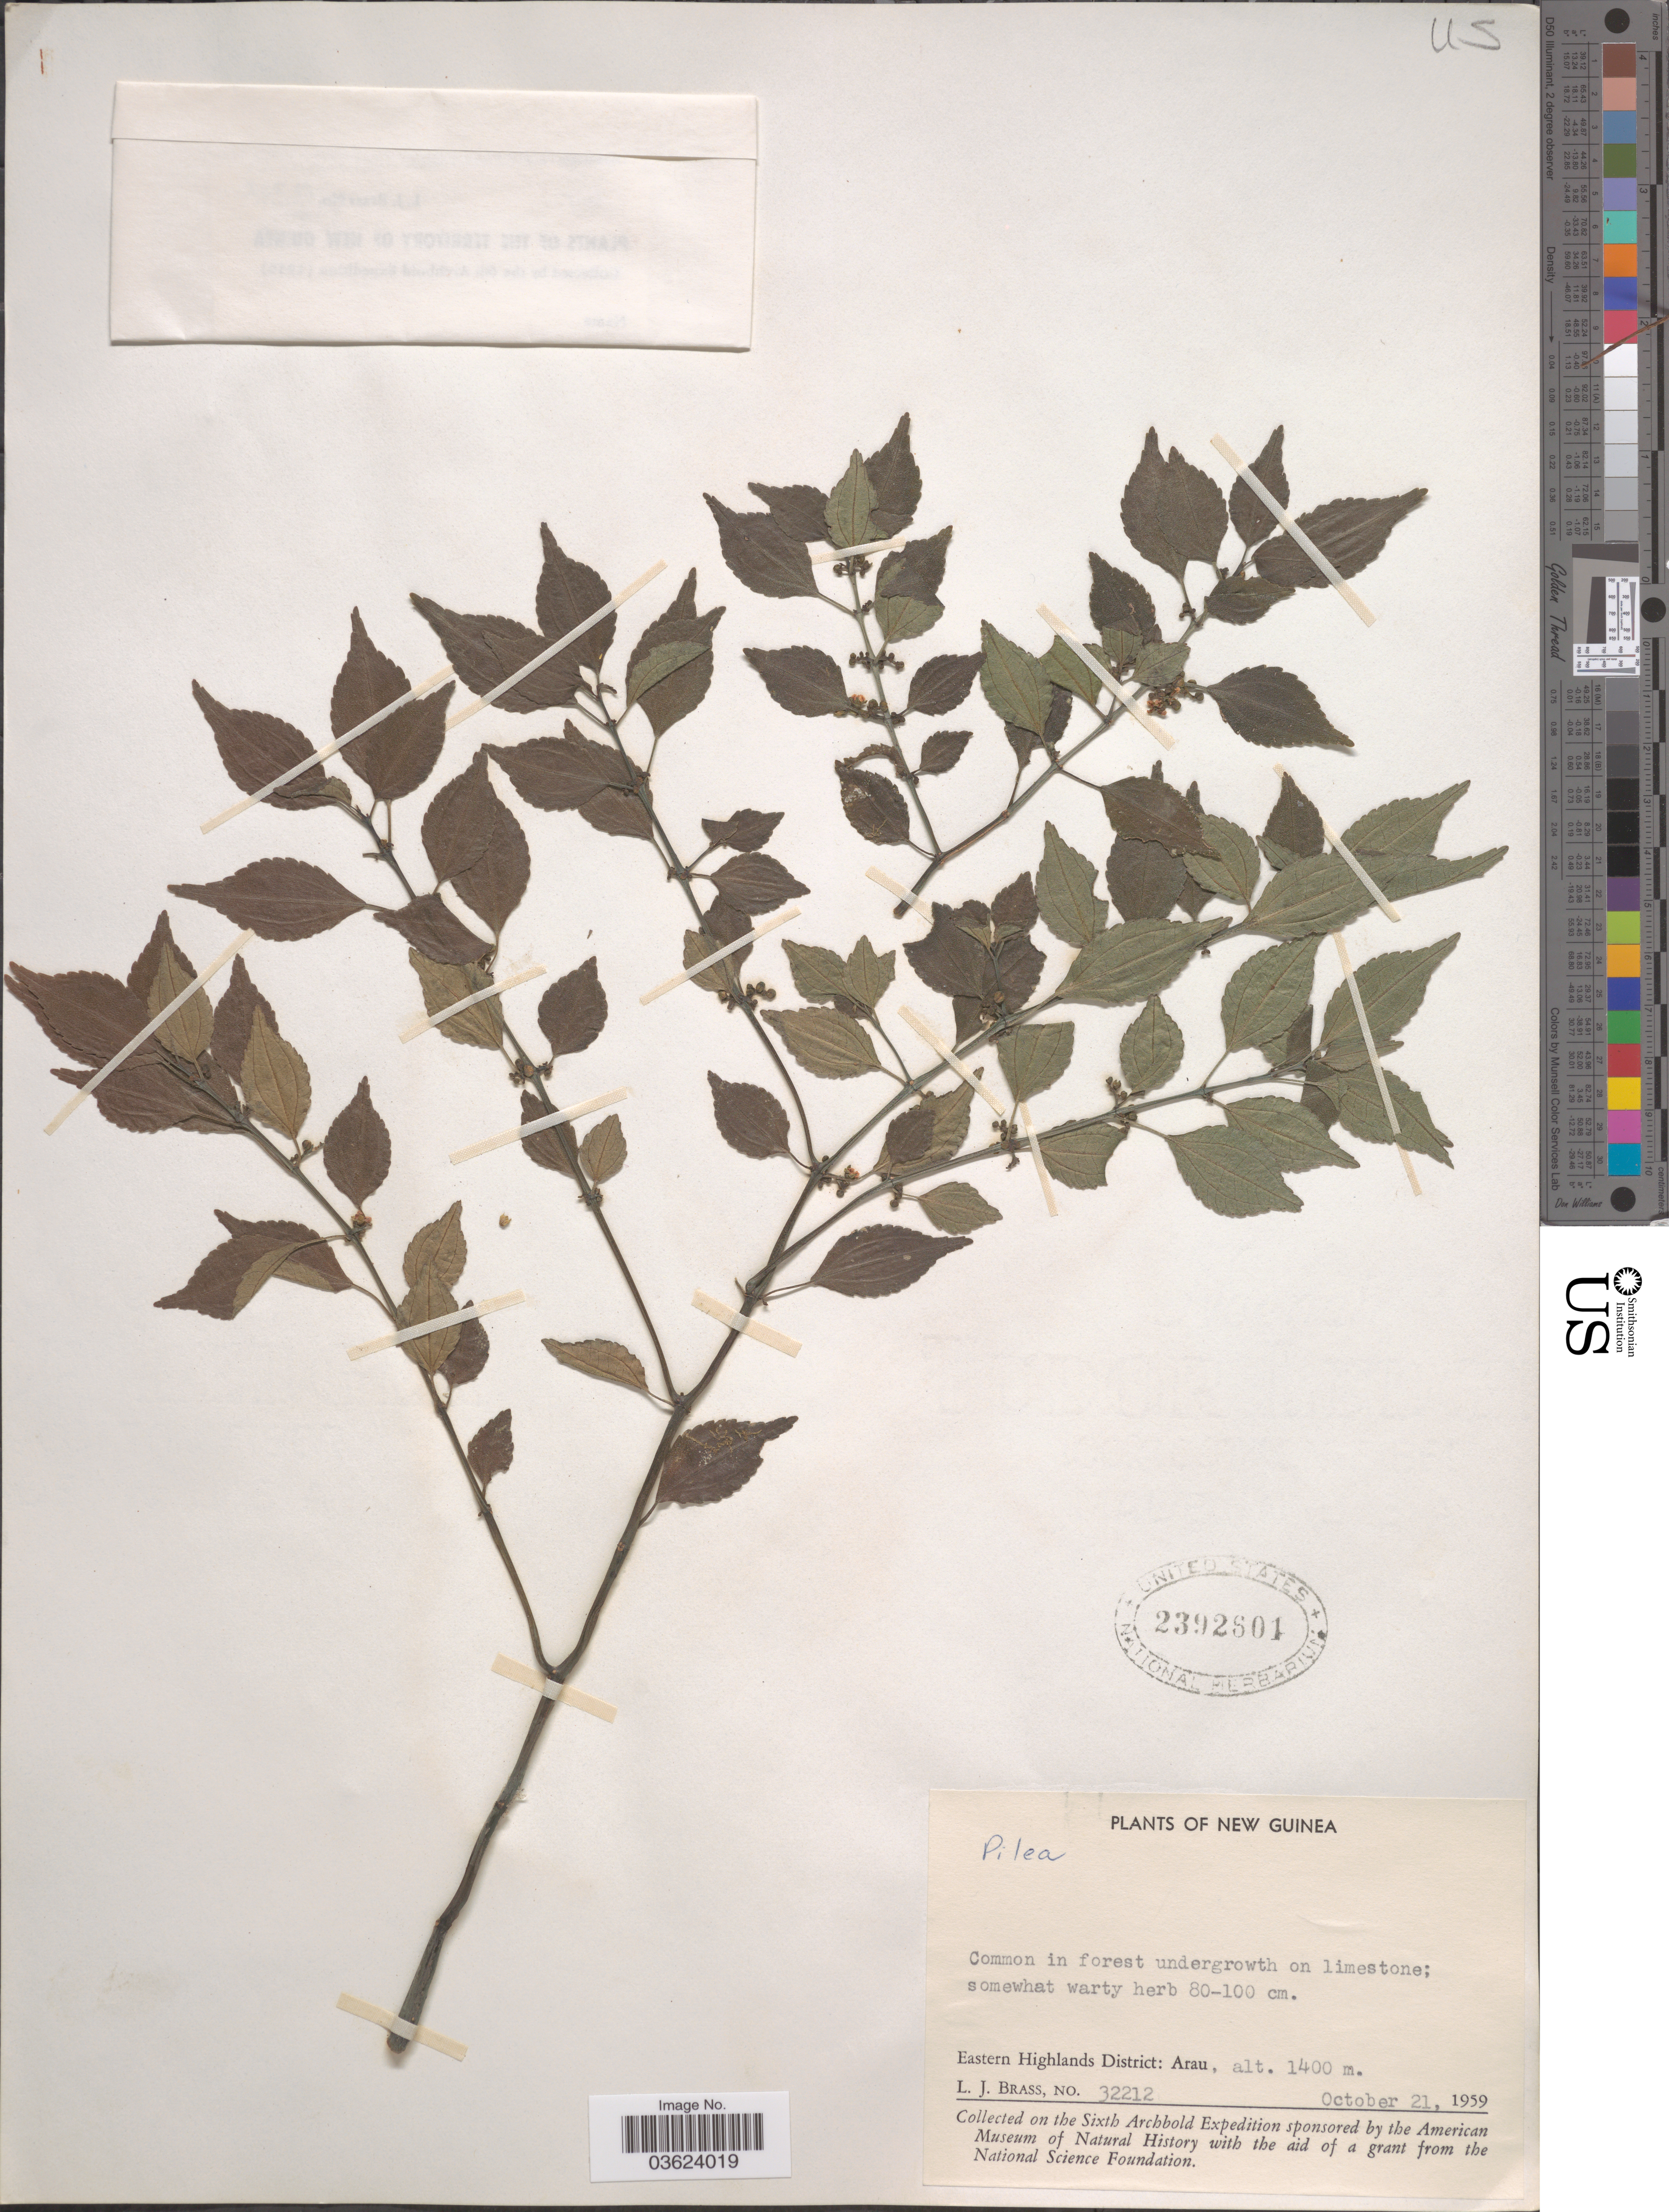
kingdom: Plantae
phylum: Tracheophyta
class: Magnoliopsida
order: Rosales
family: Urticaceae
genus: Pilea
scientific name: Pilea sp.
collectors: L. J. Brass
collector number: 32212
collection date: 1959-10-21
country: Papua New Guinea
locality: New Guinea. Eastern Highlands District: Arau.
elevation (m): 1400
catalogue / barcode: US 2392601